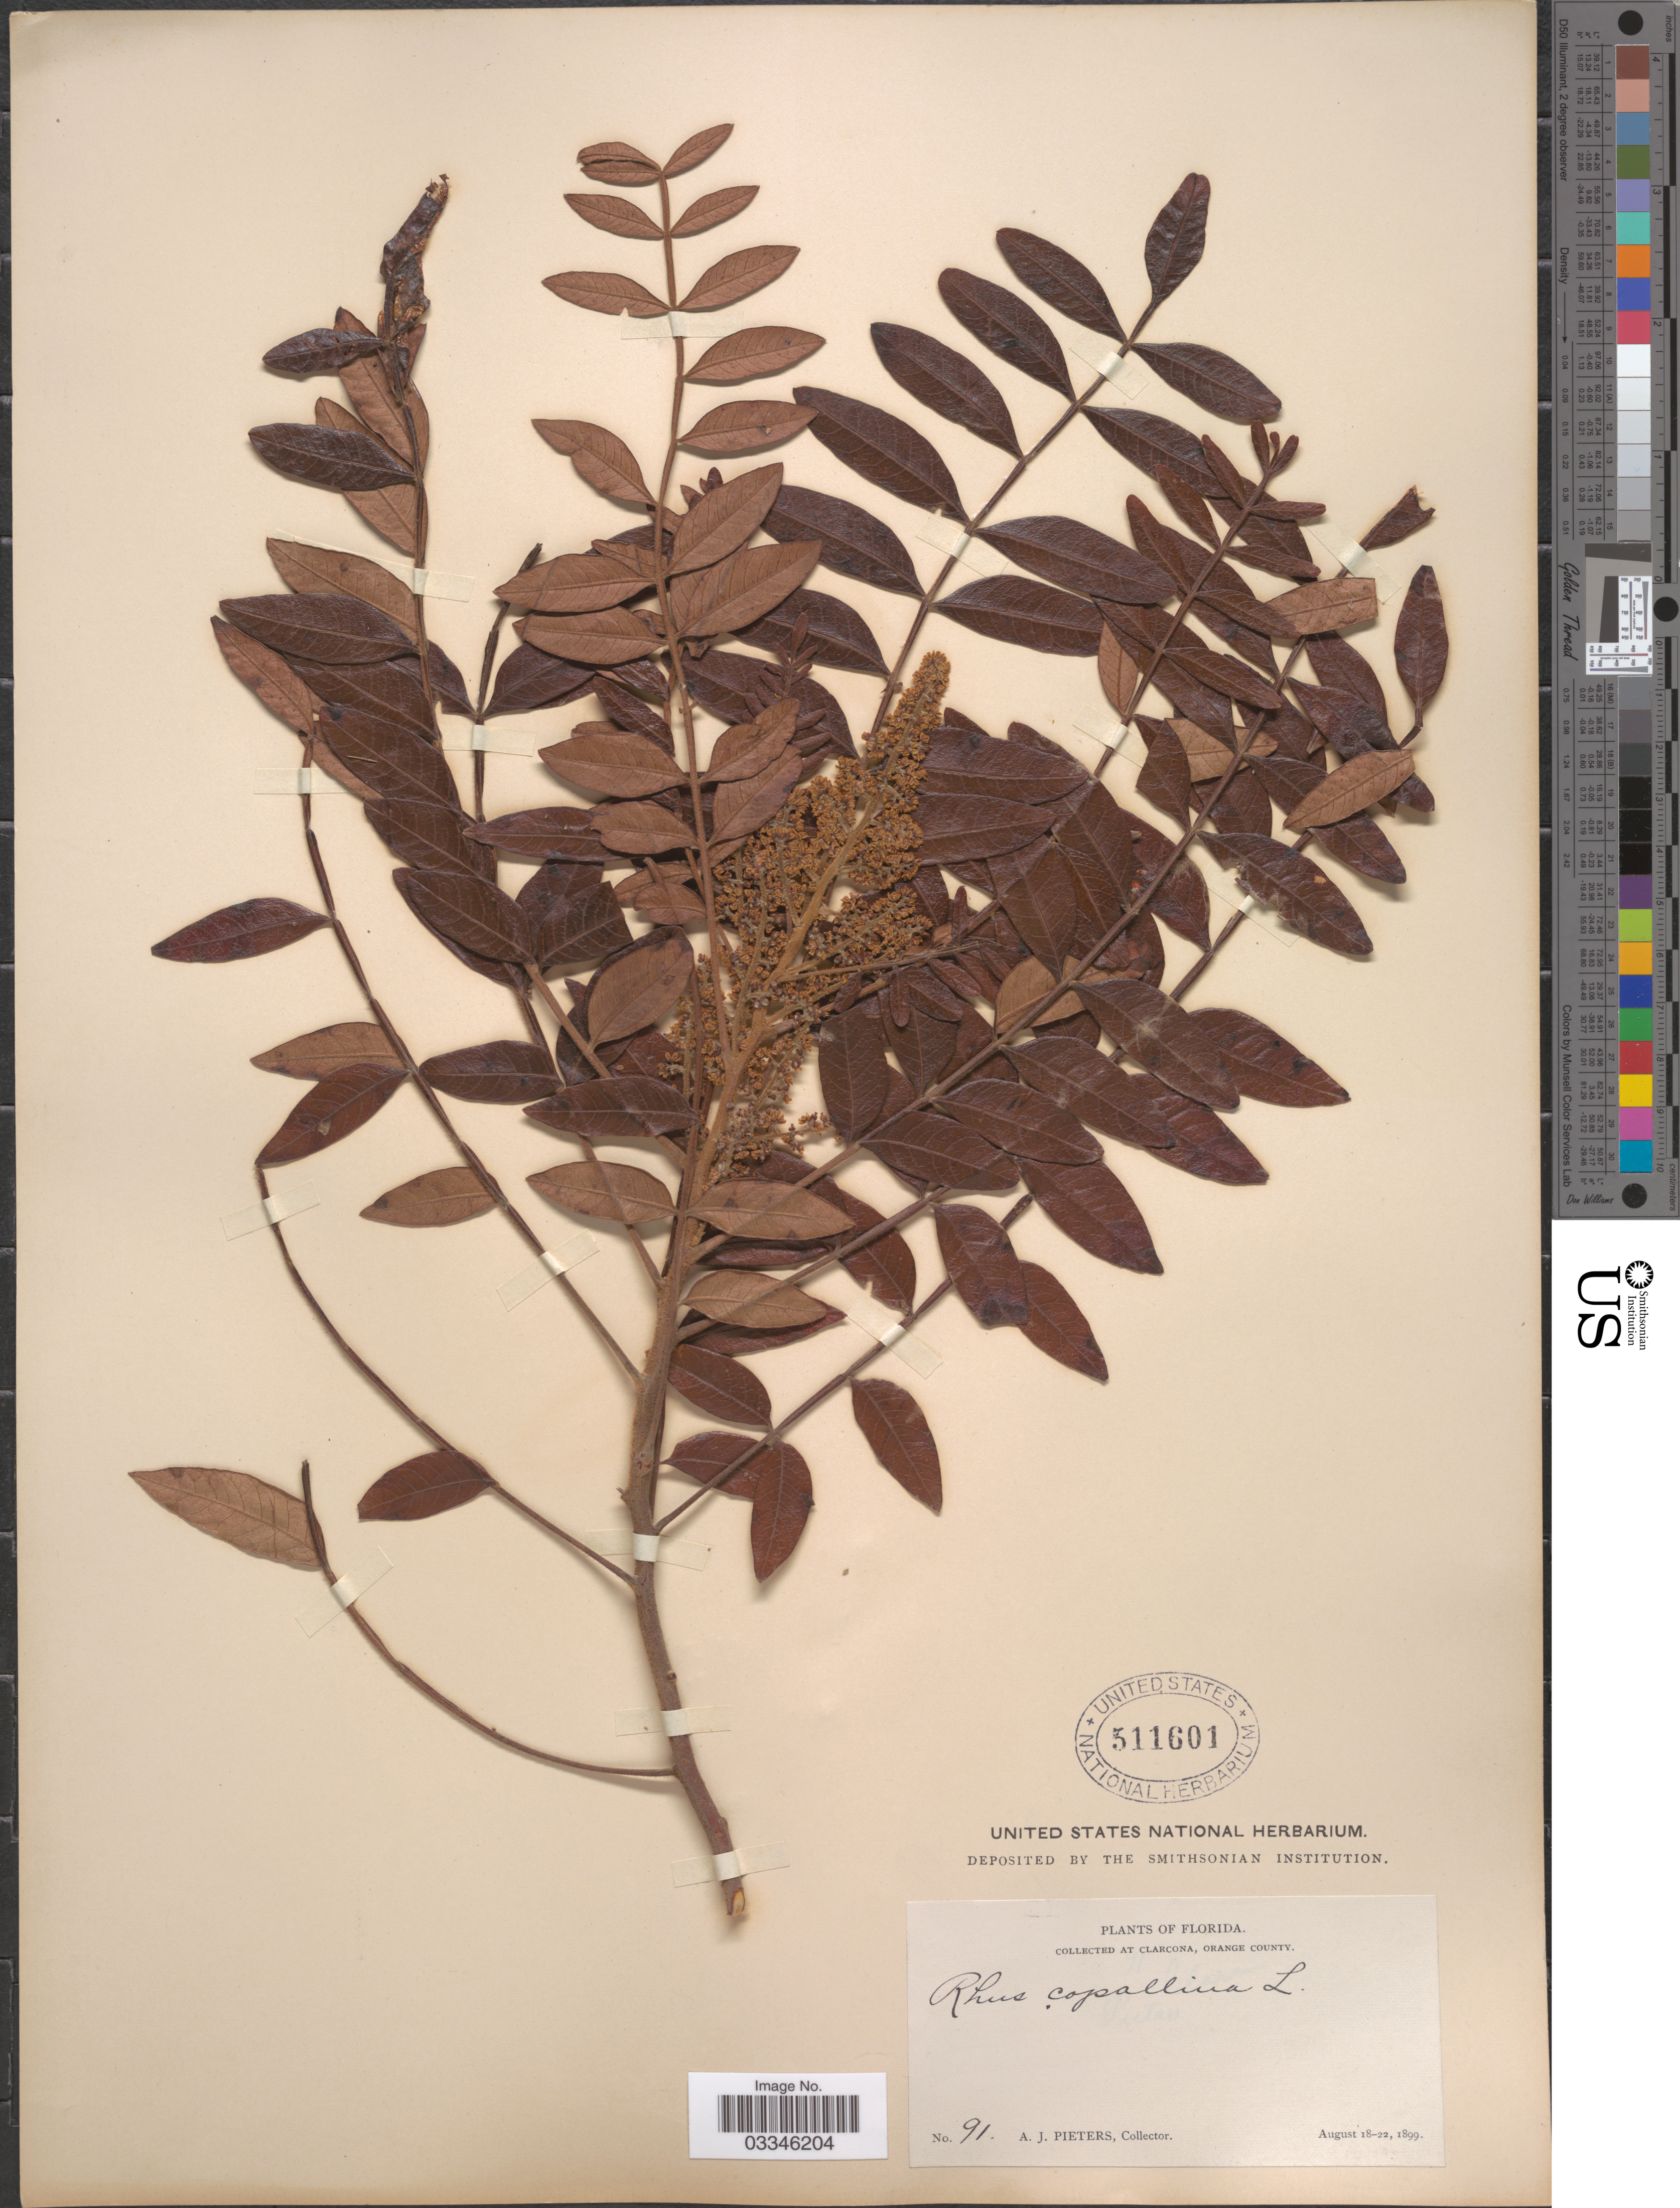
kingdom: Plantae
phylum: Tracheophyta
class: Magnoliopsida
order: Sapindales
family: Anacardiaceae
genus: Rhus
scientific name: Rhus leucantha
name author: Jacq.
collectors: A. Pieters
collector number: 91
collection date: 1899-08-18/1899-08-22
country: United States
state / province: Florida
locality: At Clarcona, Orange County.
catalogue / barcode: US 511601